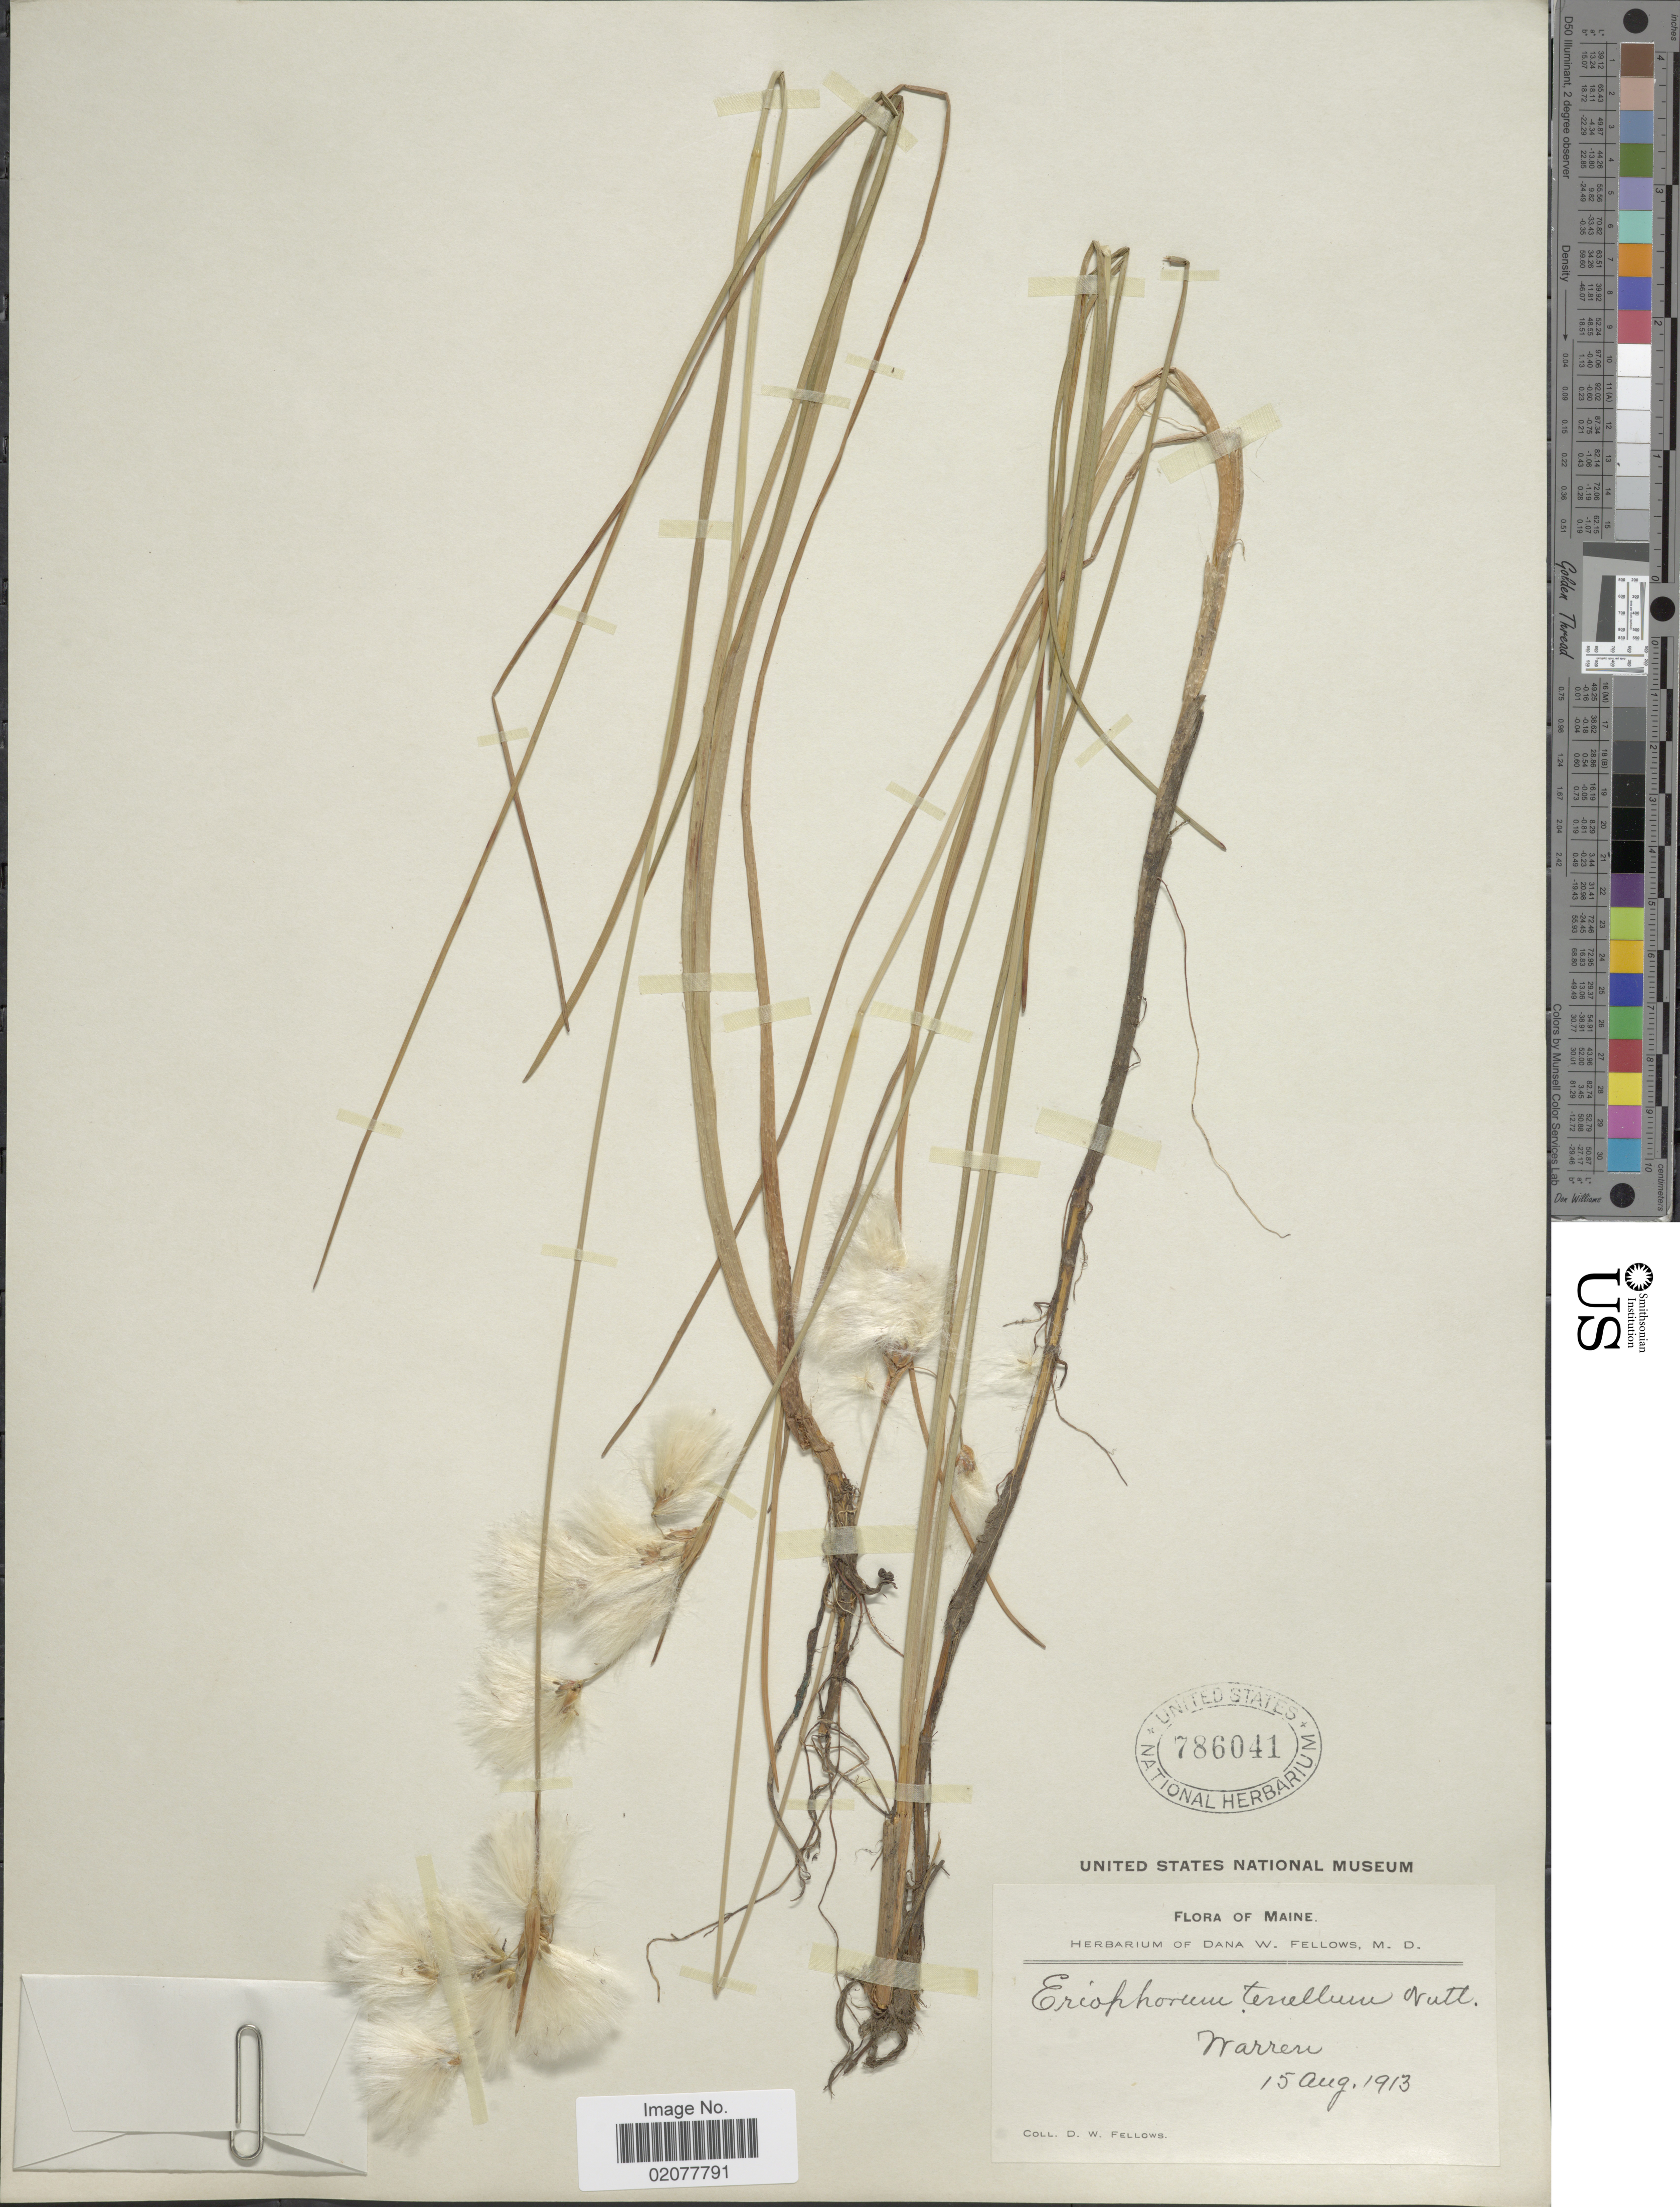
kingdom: Plantae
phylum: Tracheophyta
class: Liliopsida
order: Poales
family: Cyperaceae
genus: Eriophorum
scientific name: Eriophorum tenellum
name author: Nutt.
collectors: D. W. Fellows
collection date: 1913-08-15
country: United States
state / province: Maine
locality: Warren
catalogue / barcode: US 786041